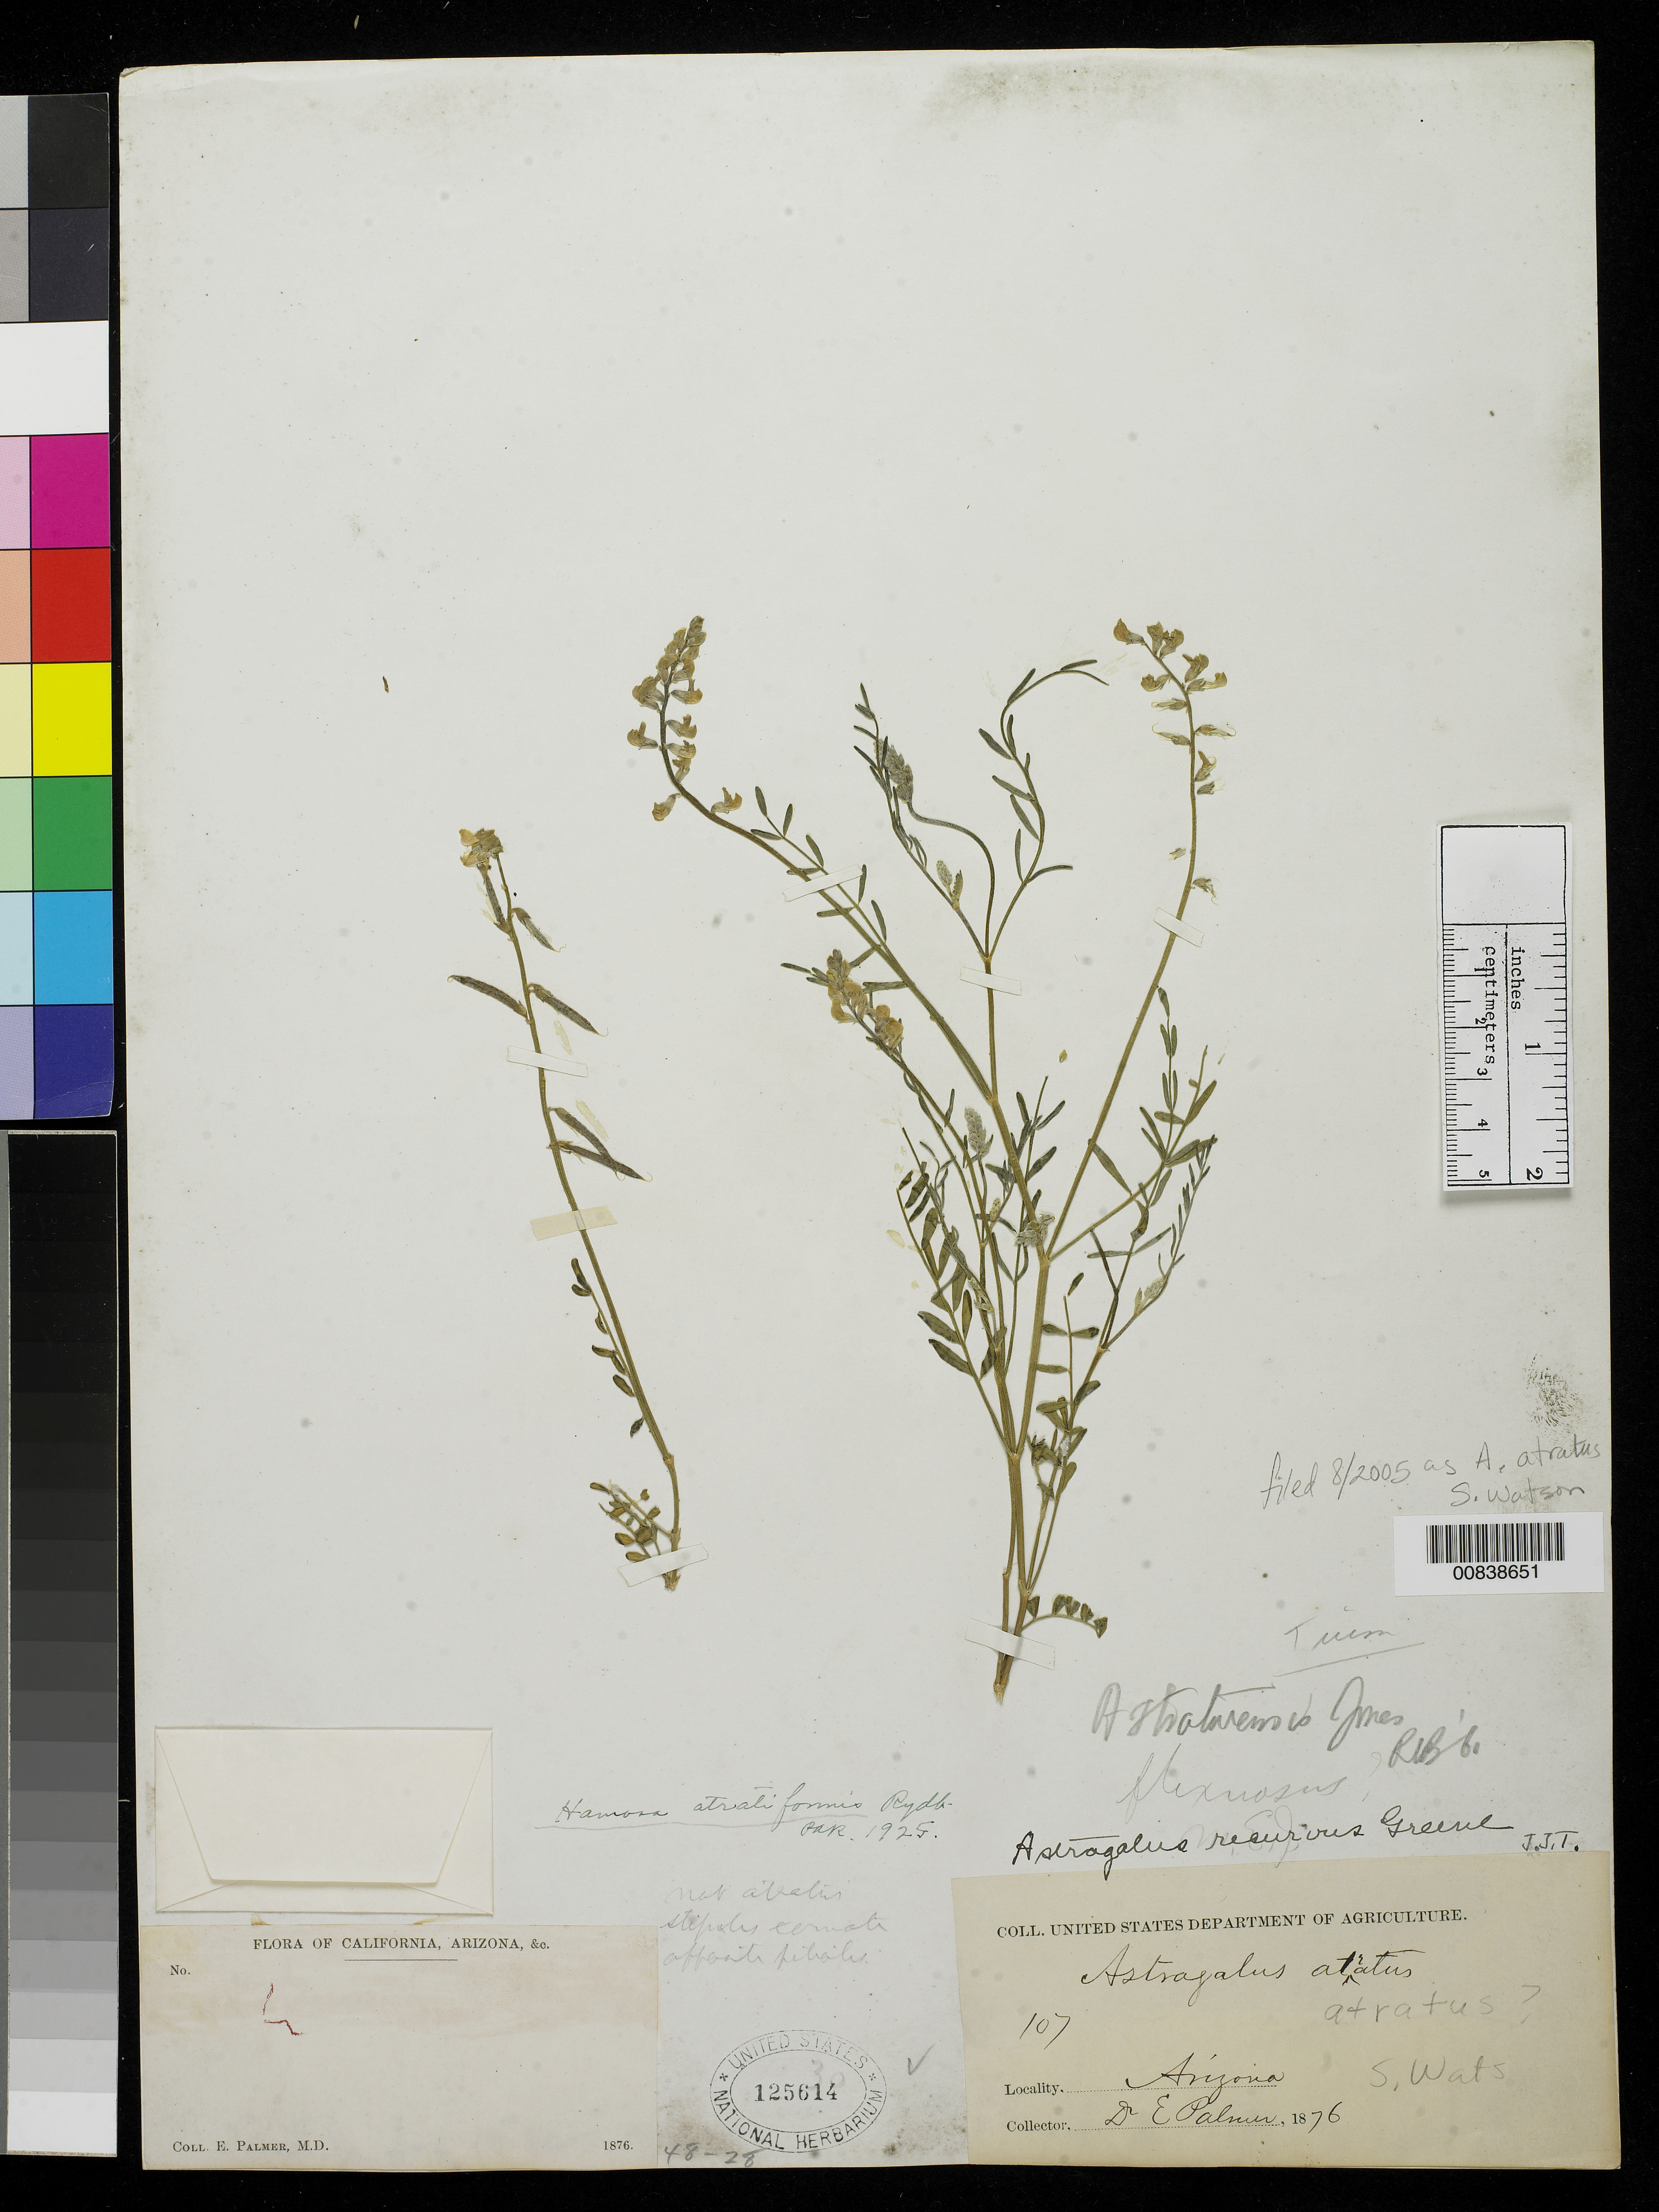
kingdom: Plantae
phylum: Tracheophyta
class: Magnoliopsida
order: Fabales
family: Fabaceae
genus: Astragalus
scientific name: Astragalus atratus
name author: S. Watson in C. King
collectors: E. Palmer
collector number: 107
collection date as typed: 1876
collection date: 1876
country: United States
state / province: Arizona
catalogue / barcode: US 125614